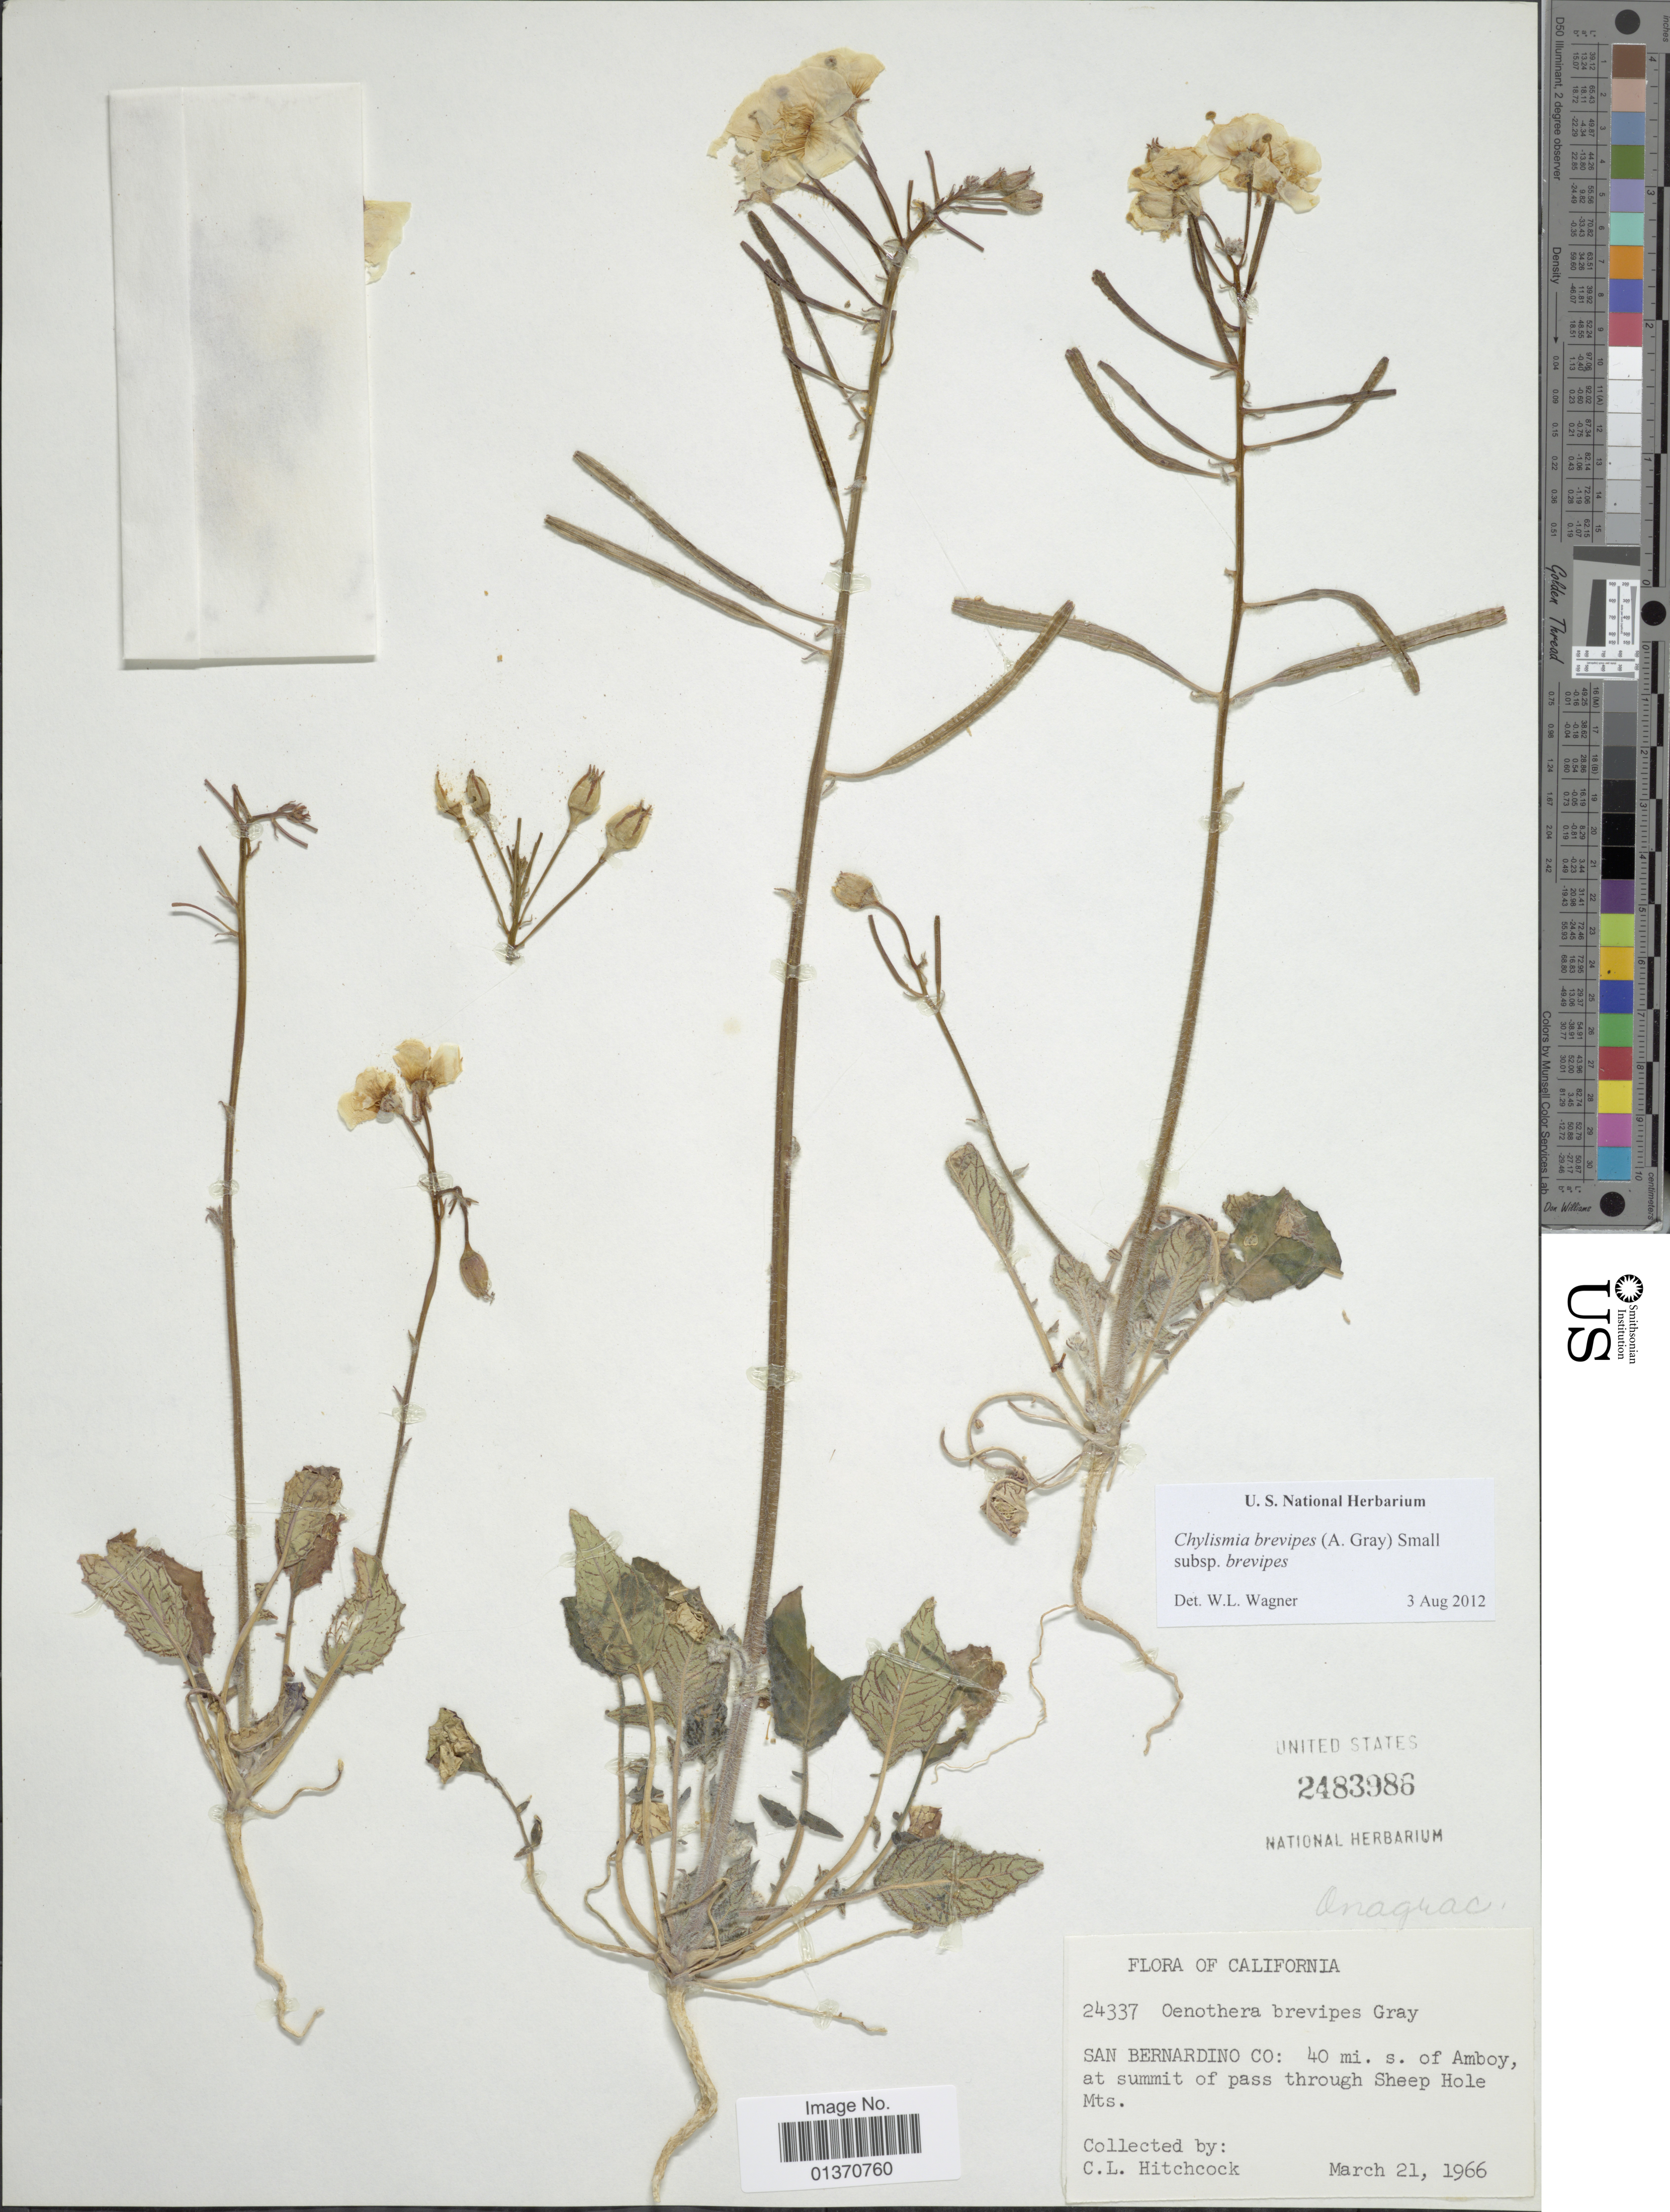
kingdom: Plantae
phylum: Tracheophyta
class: Magnoliopsida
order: Myrtales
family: Onagraceae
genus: Chylismia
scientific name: Chylismia brevipes subsp. brevipes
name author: (A. Gray) Small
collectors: C. L. Hitchcock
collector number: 24337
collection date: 1966-03-21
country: United States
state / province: California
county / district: San Bernardino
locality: San Bernardino Co: 40 mi. s. of Amboy, at summit of pass through Sheep Hole Mts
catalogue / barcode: US 2483986